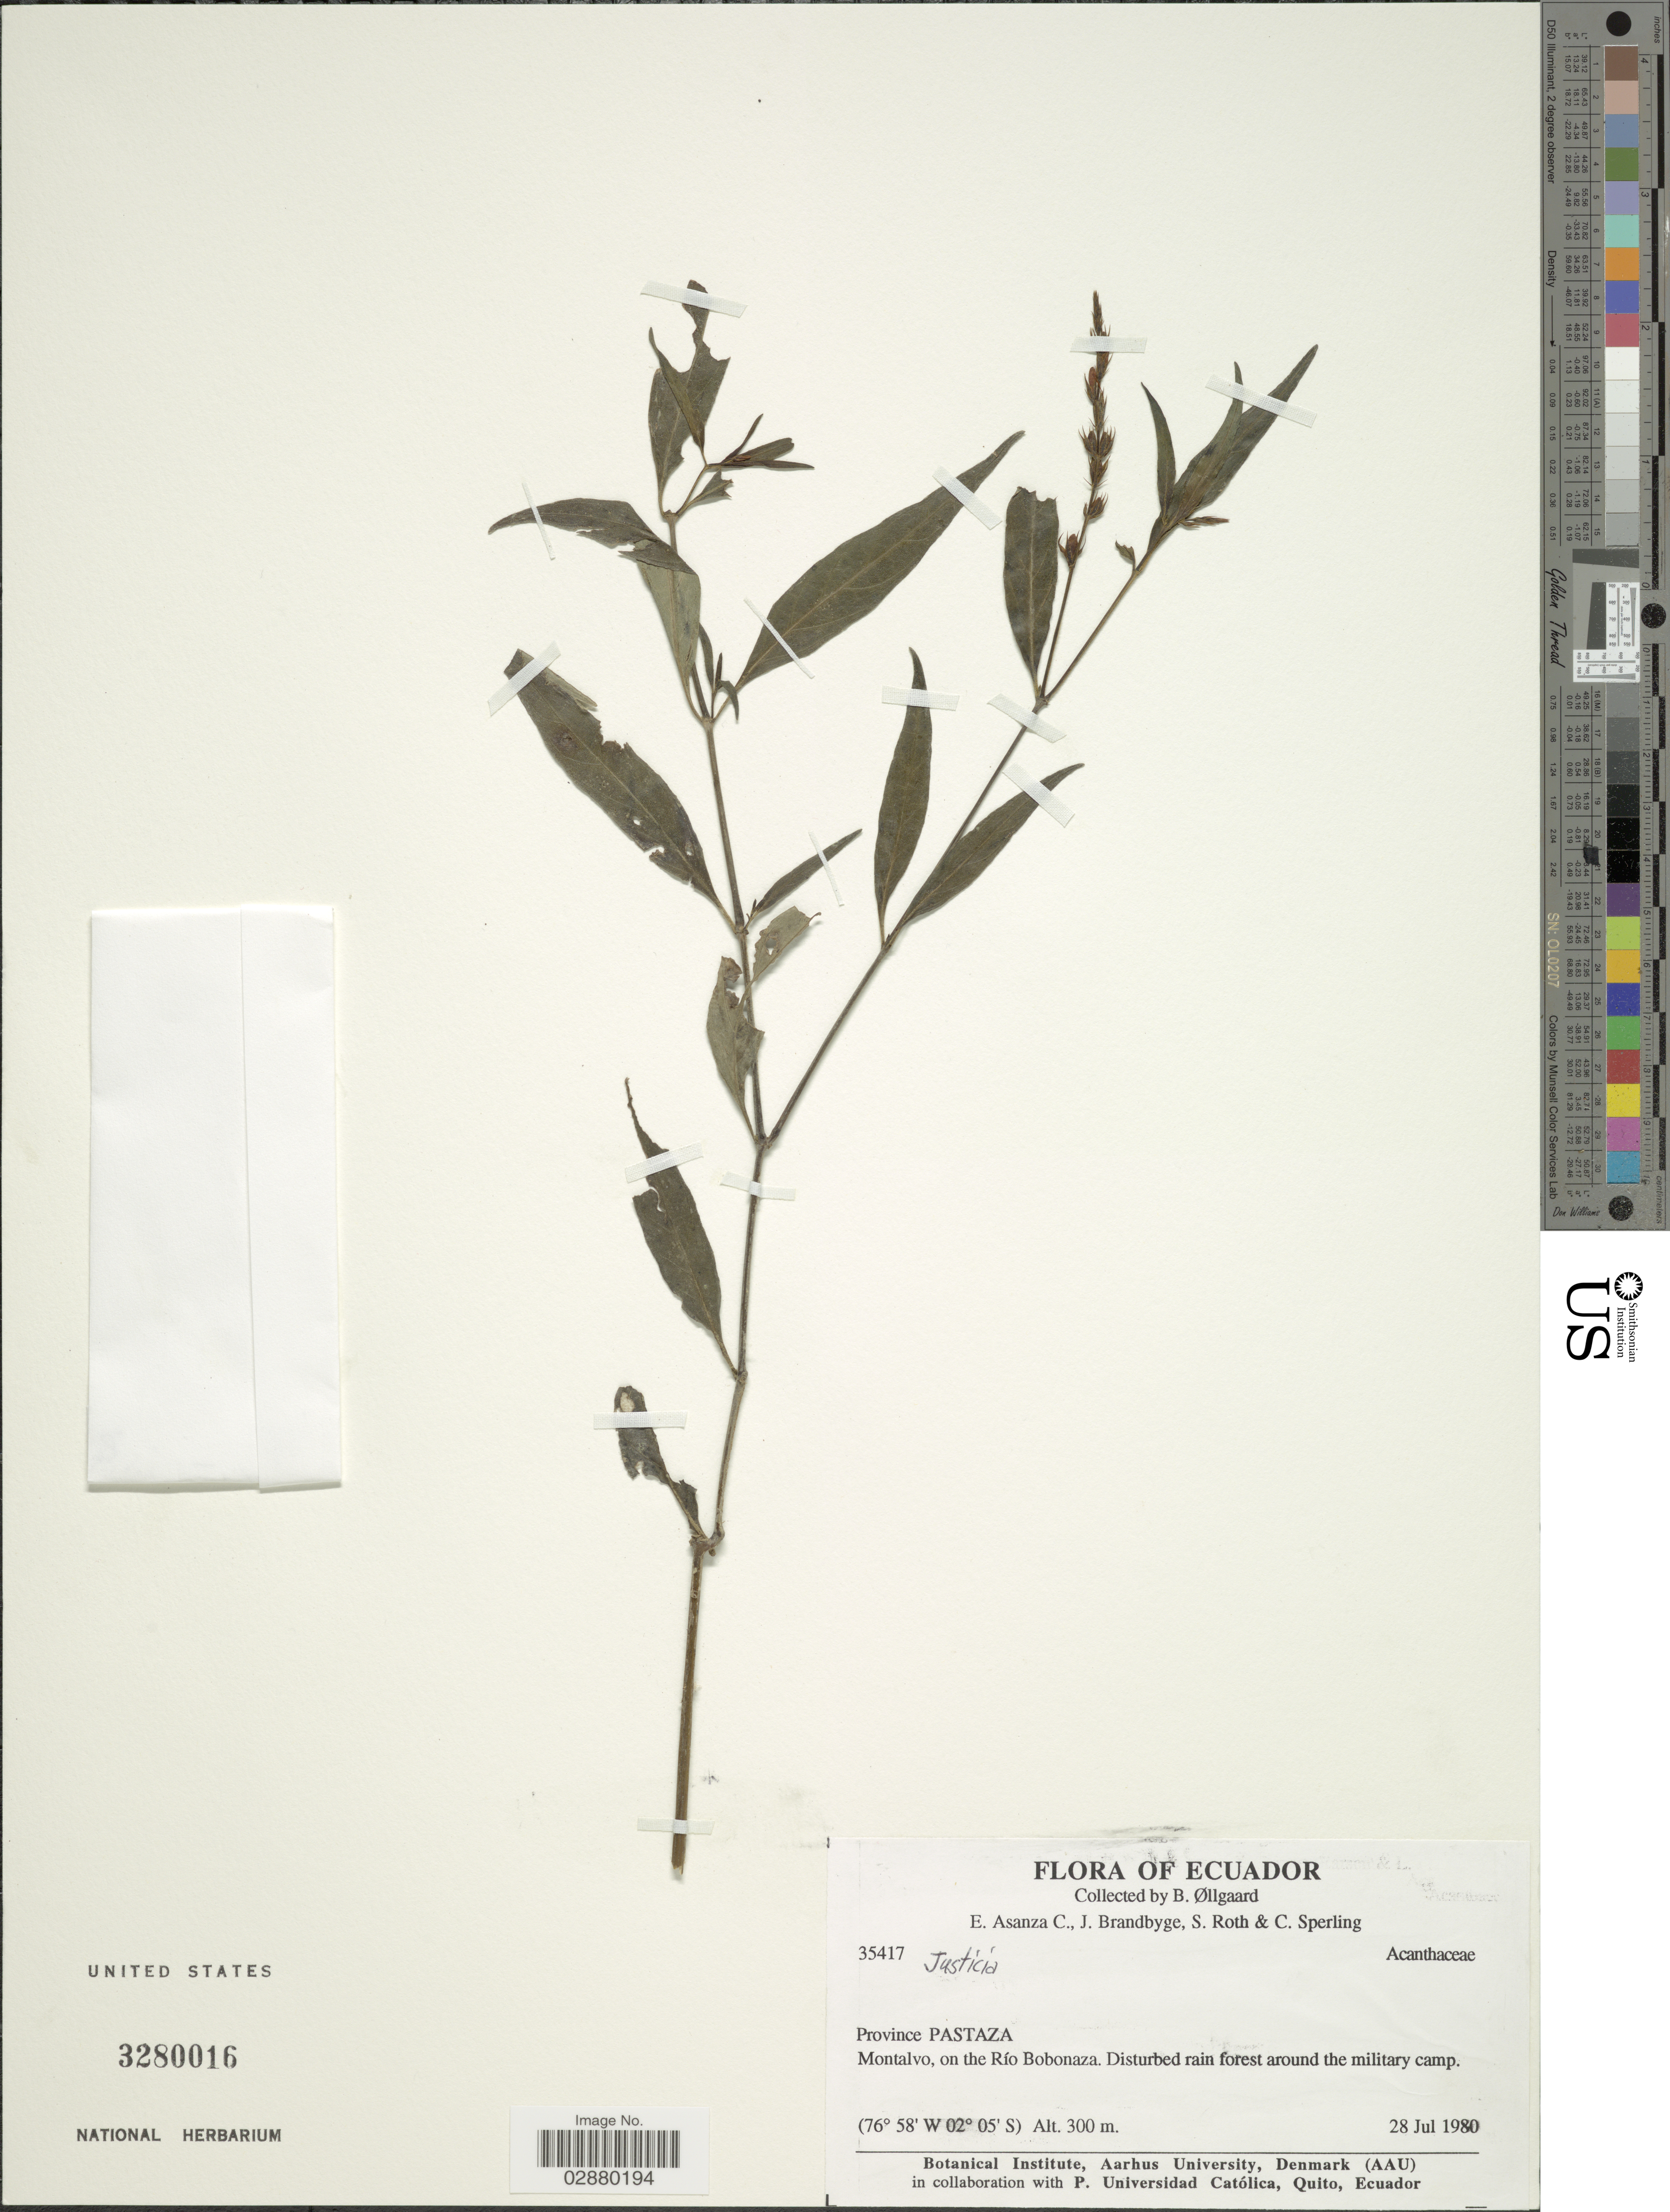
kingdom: Plantae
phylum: Tracheophyta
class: Magnoliopsida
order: Lamiales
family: Acanthaceae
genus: Justicia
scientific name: Justicia polygonoides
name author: Kunth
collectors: B. Øllgaard, E. Asanza C., J. Brandbyge, S. Roth & C. Sperling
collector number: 35417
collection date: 1980-07-28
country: Ecuador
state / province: Pastaza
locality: Montalvo, on the Río Bobonaza.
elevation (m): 300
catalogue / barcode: US 3280016